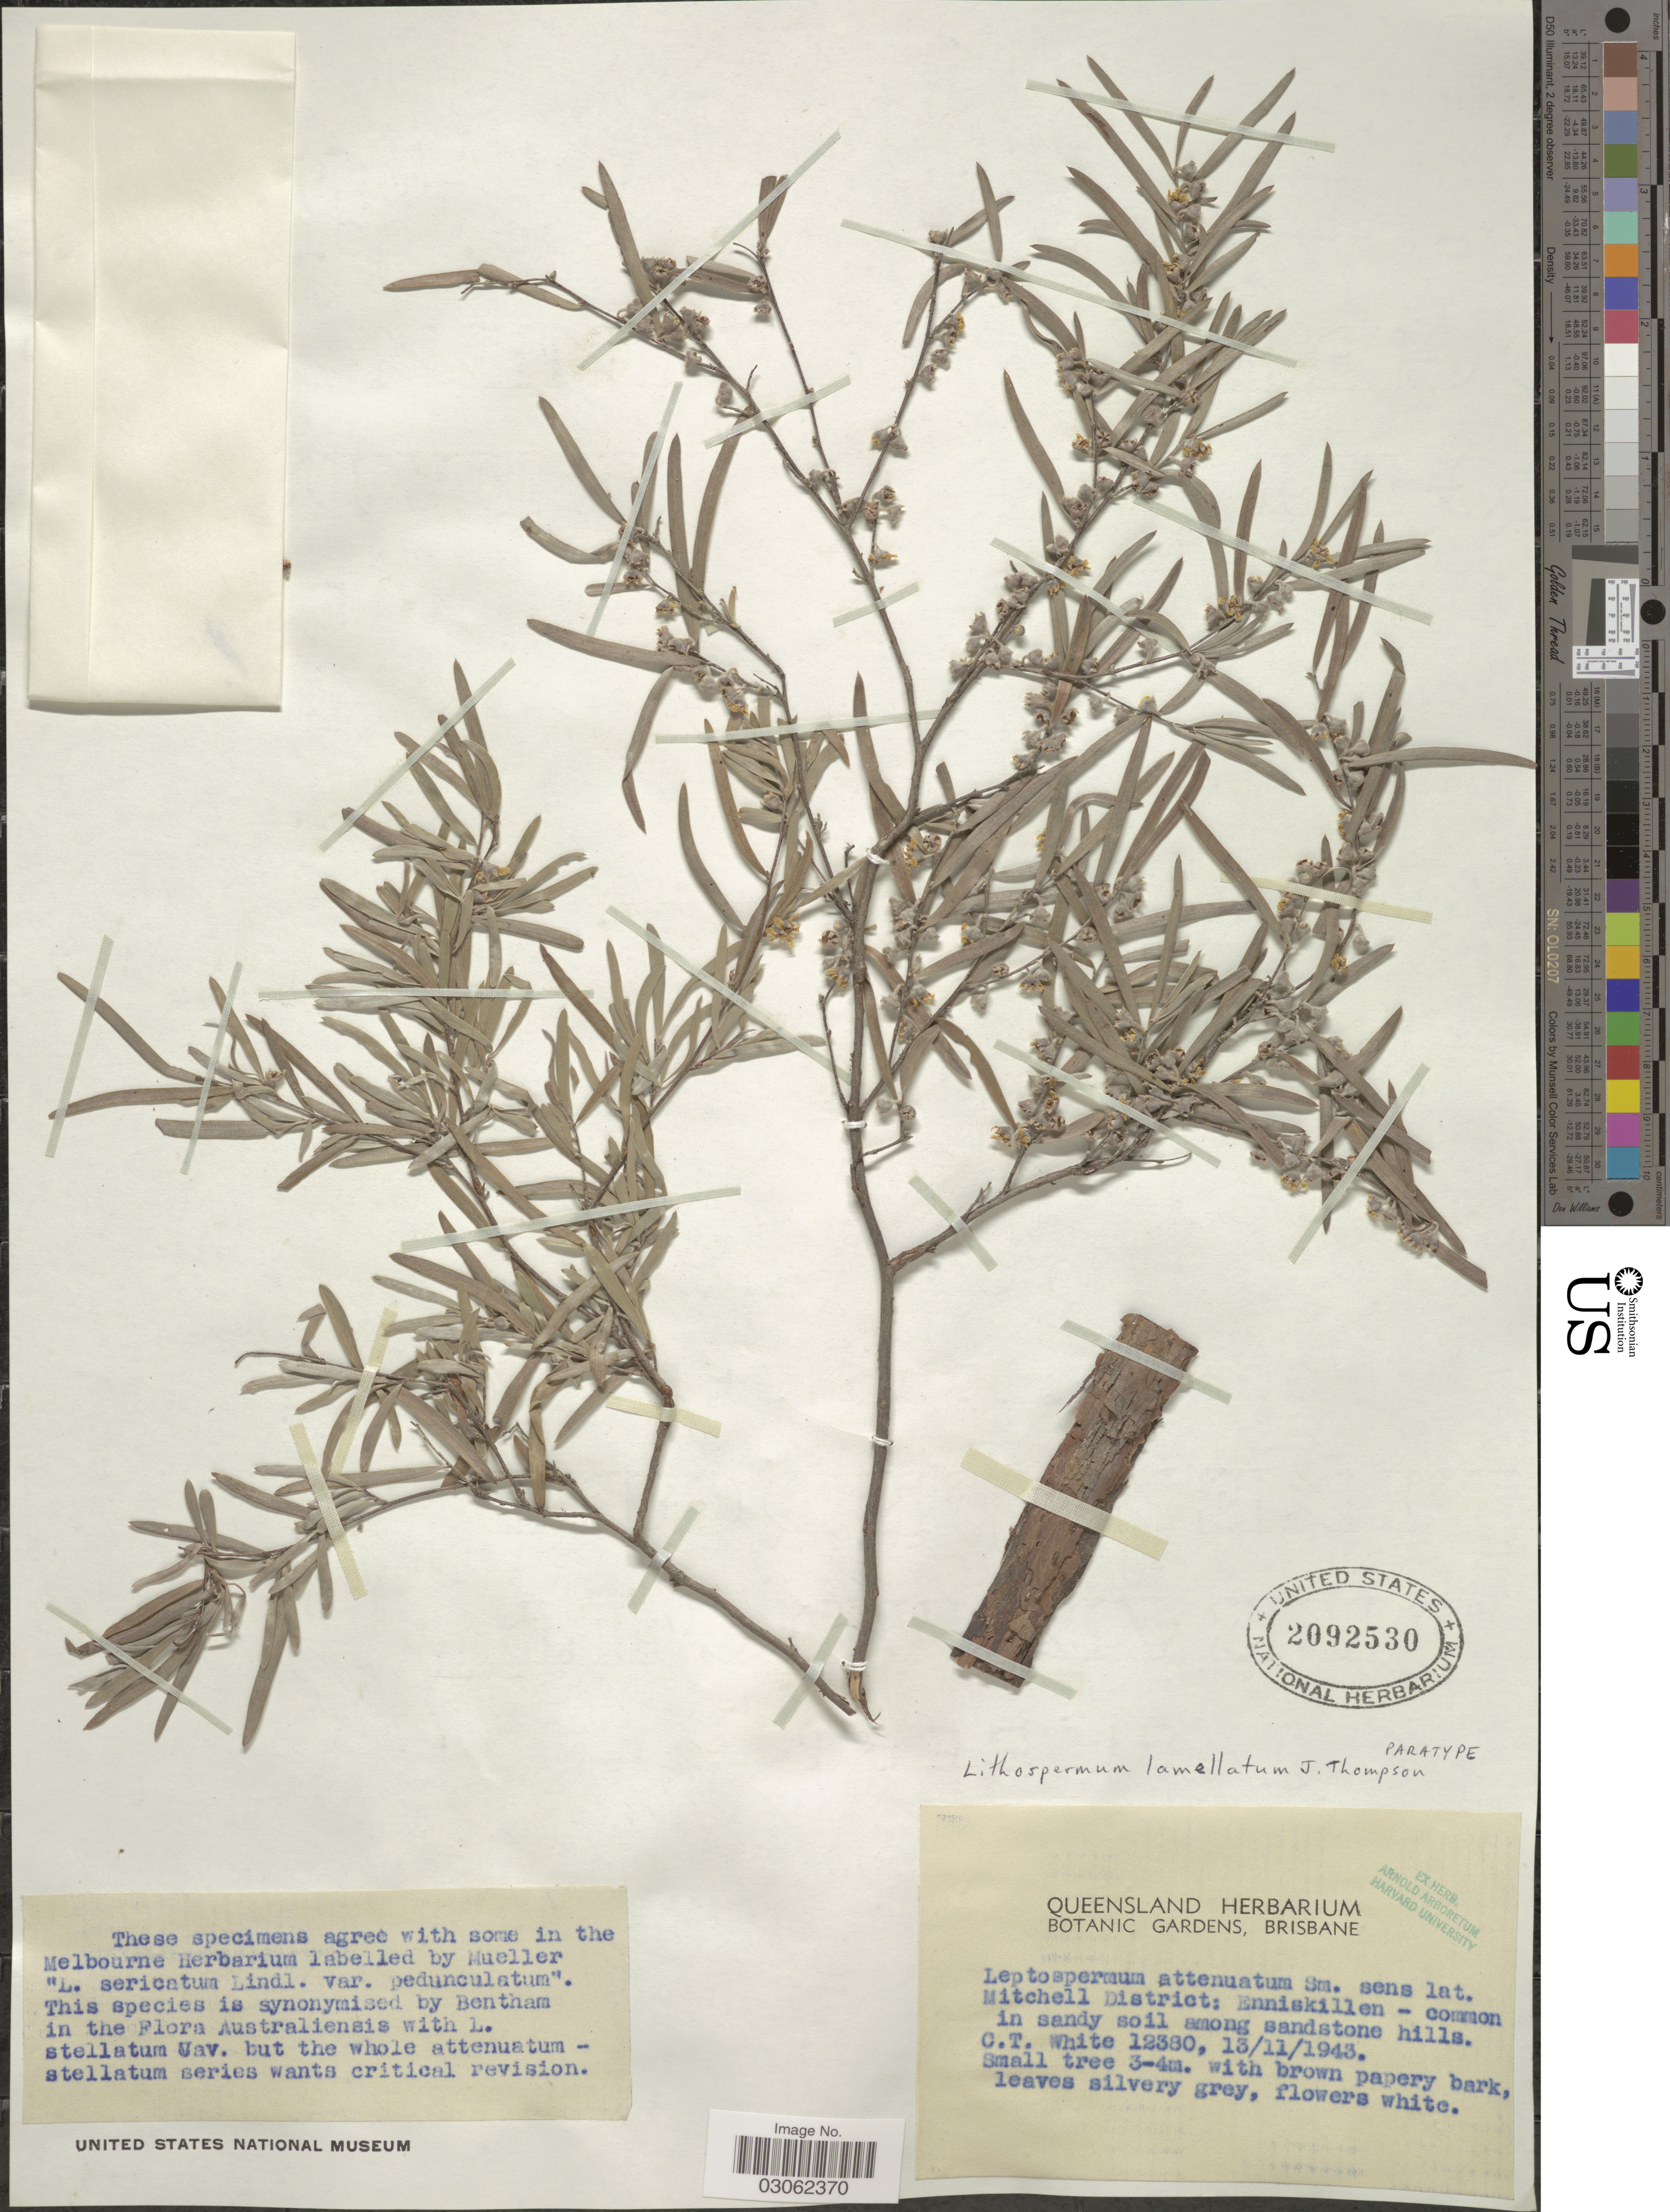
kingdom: Plantae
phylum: Tracheophyta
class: Magnoliopsida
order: Myrtales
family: Myrtaceae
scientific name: Gaudium lamellatum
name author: (Joy Thomps.) P.G. Wilson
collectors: C. T. White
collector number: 12380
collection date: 1943-11-13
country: Australia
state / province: Queensland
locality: Mitchell District: Enniskillen - common in sandy soil among sandstone hills.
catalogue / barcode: US 2092530